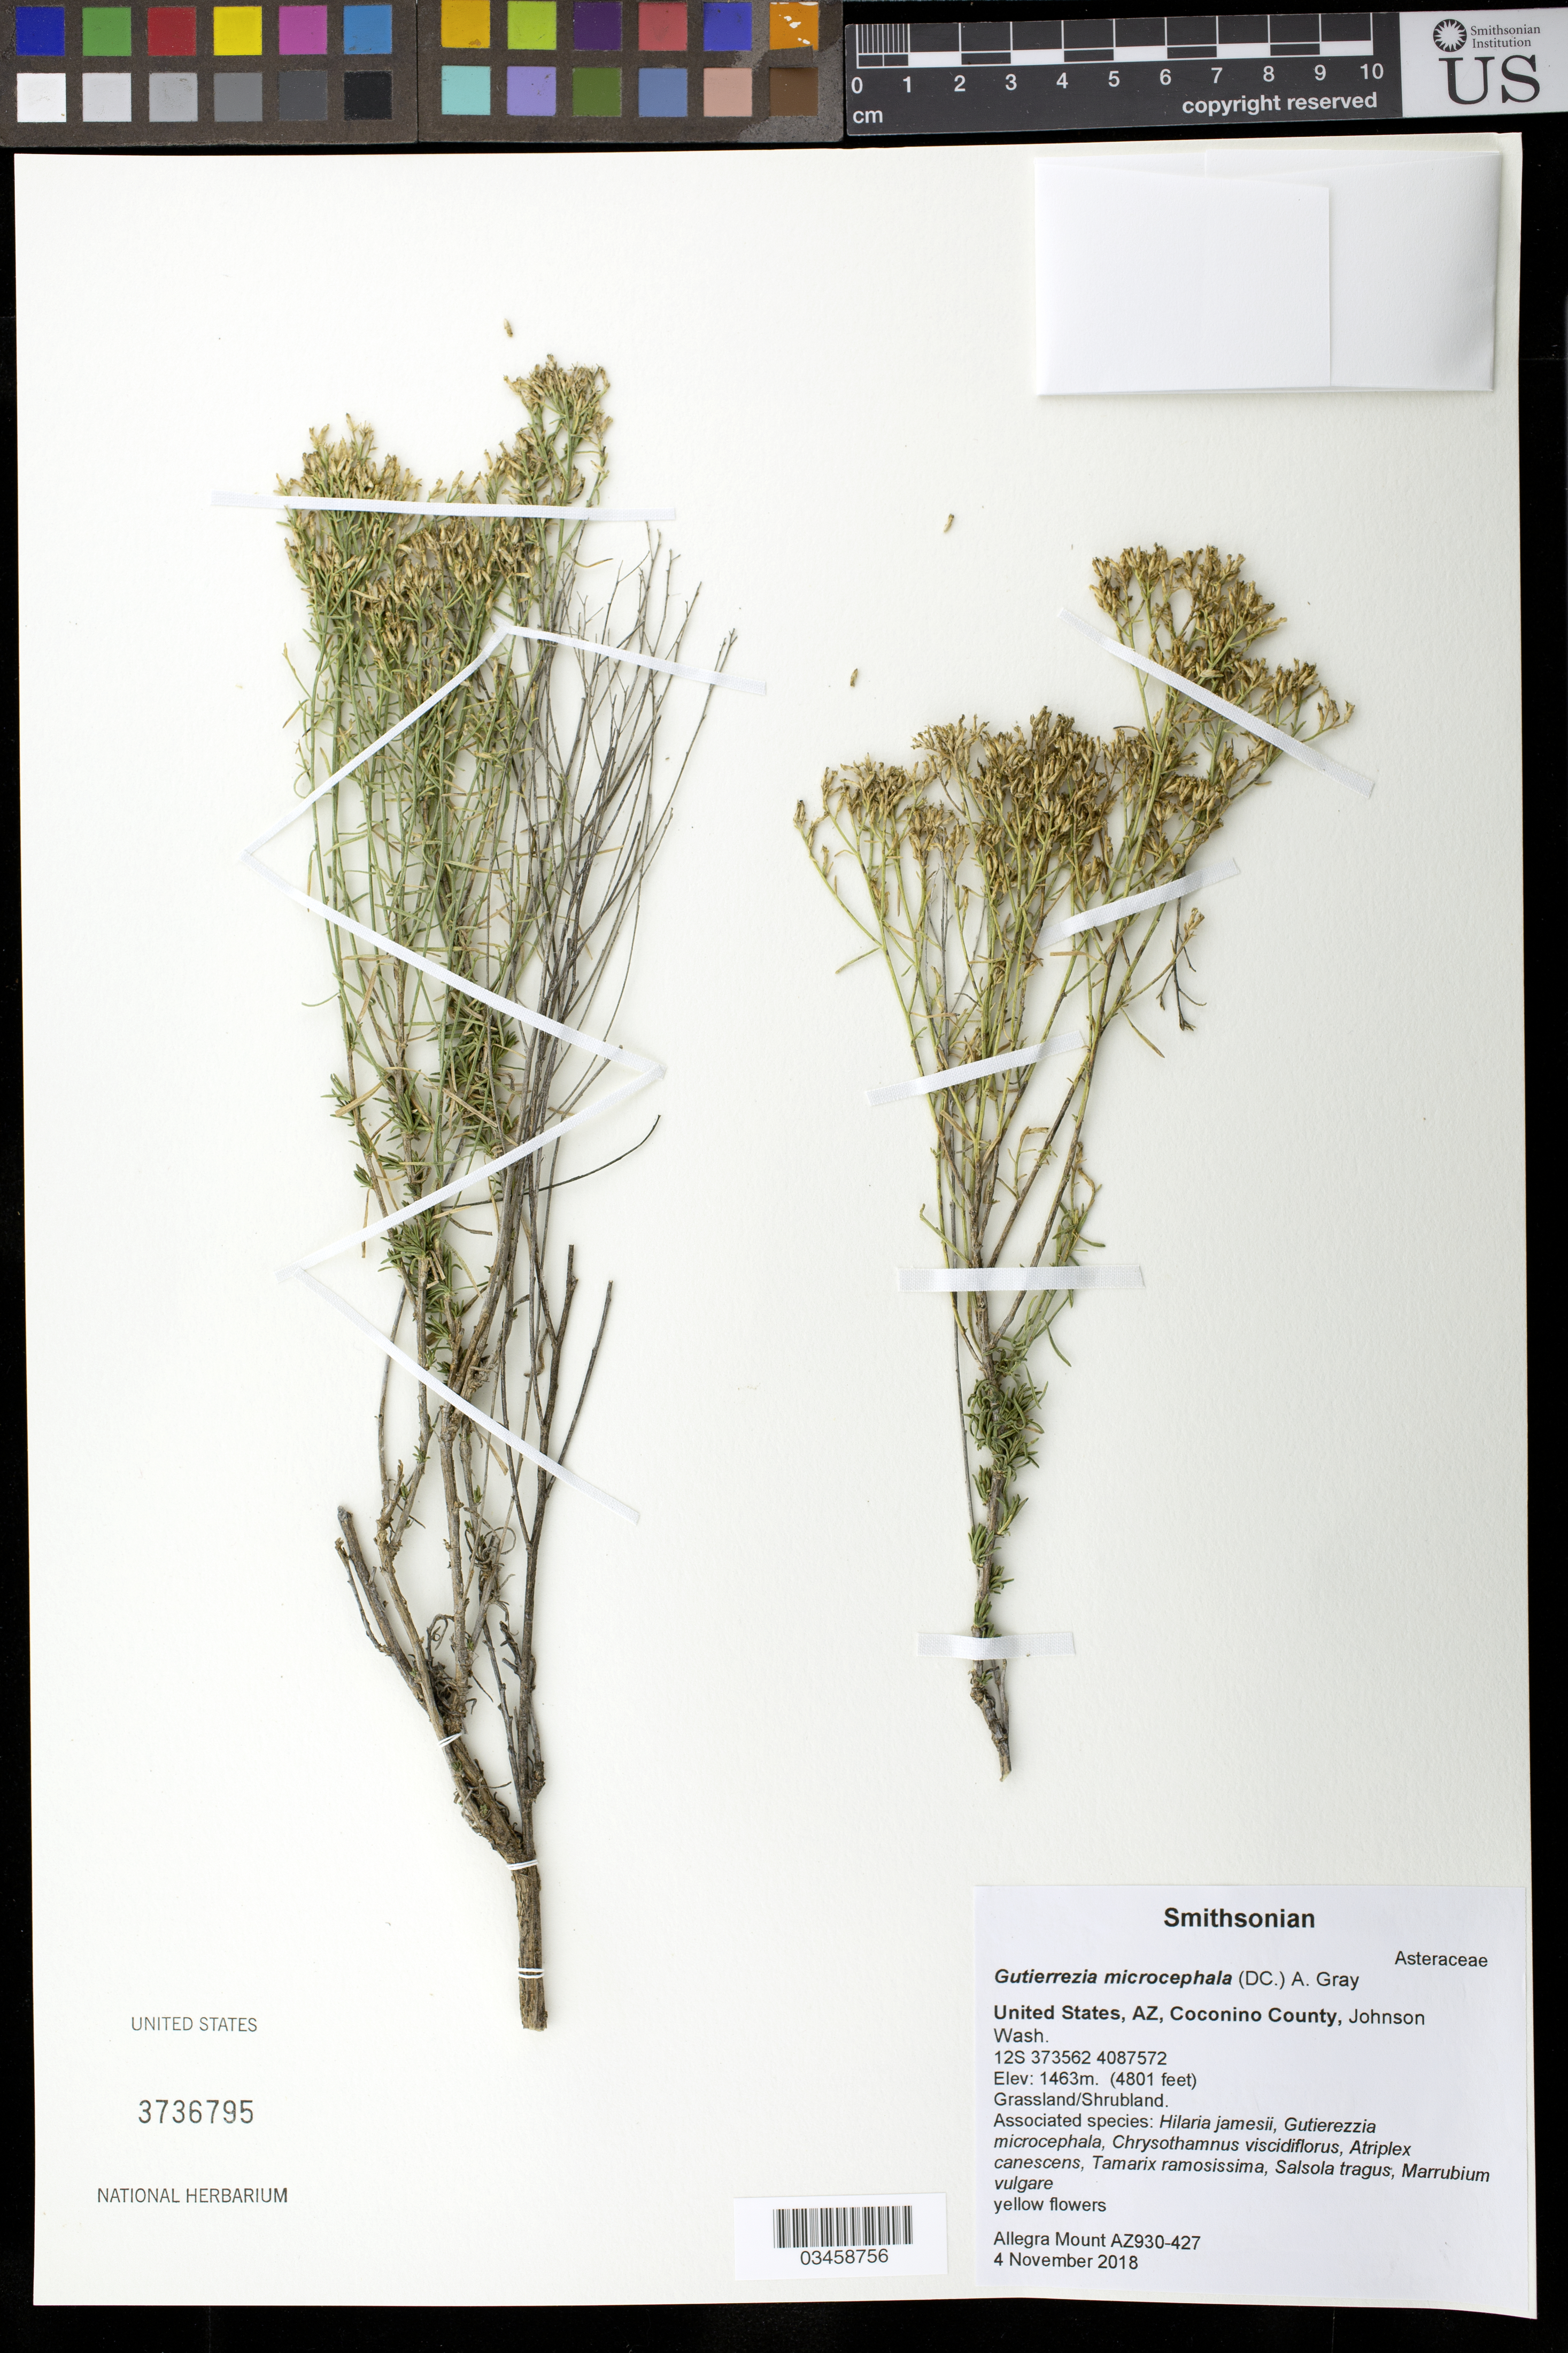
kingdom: Plantae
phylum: Tracheophyta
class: Magnoliopsida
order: Asterales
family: Asteraceae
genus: Gutierrezia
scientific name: Gutierrezia microcephala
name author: (DC.) A. Gray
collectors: A. Mount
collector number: AZ930-427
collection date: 2018-11-04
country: United States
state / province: Arizona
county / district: Cococino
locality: Johnson Wash.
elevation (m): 1463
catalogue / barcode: US 3736795